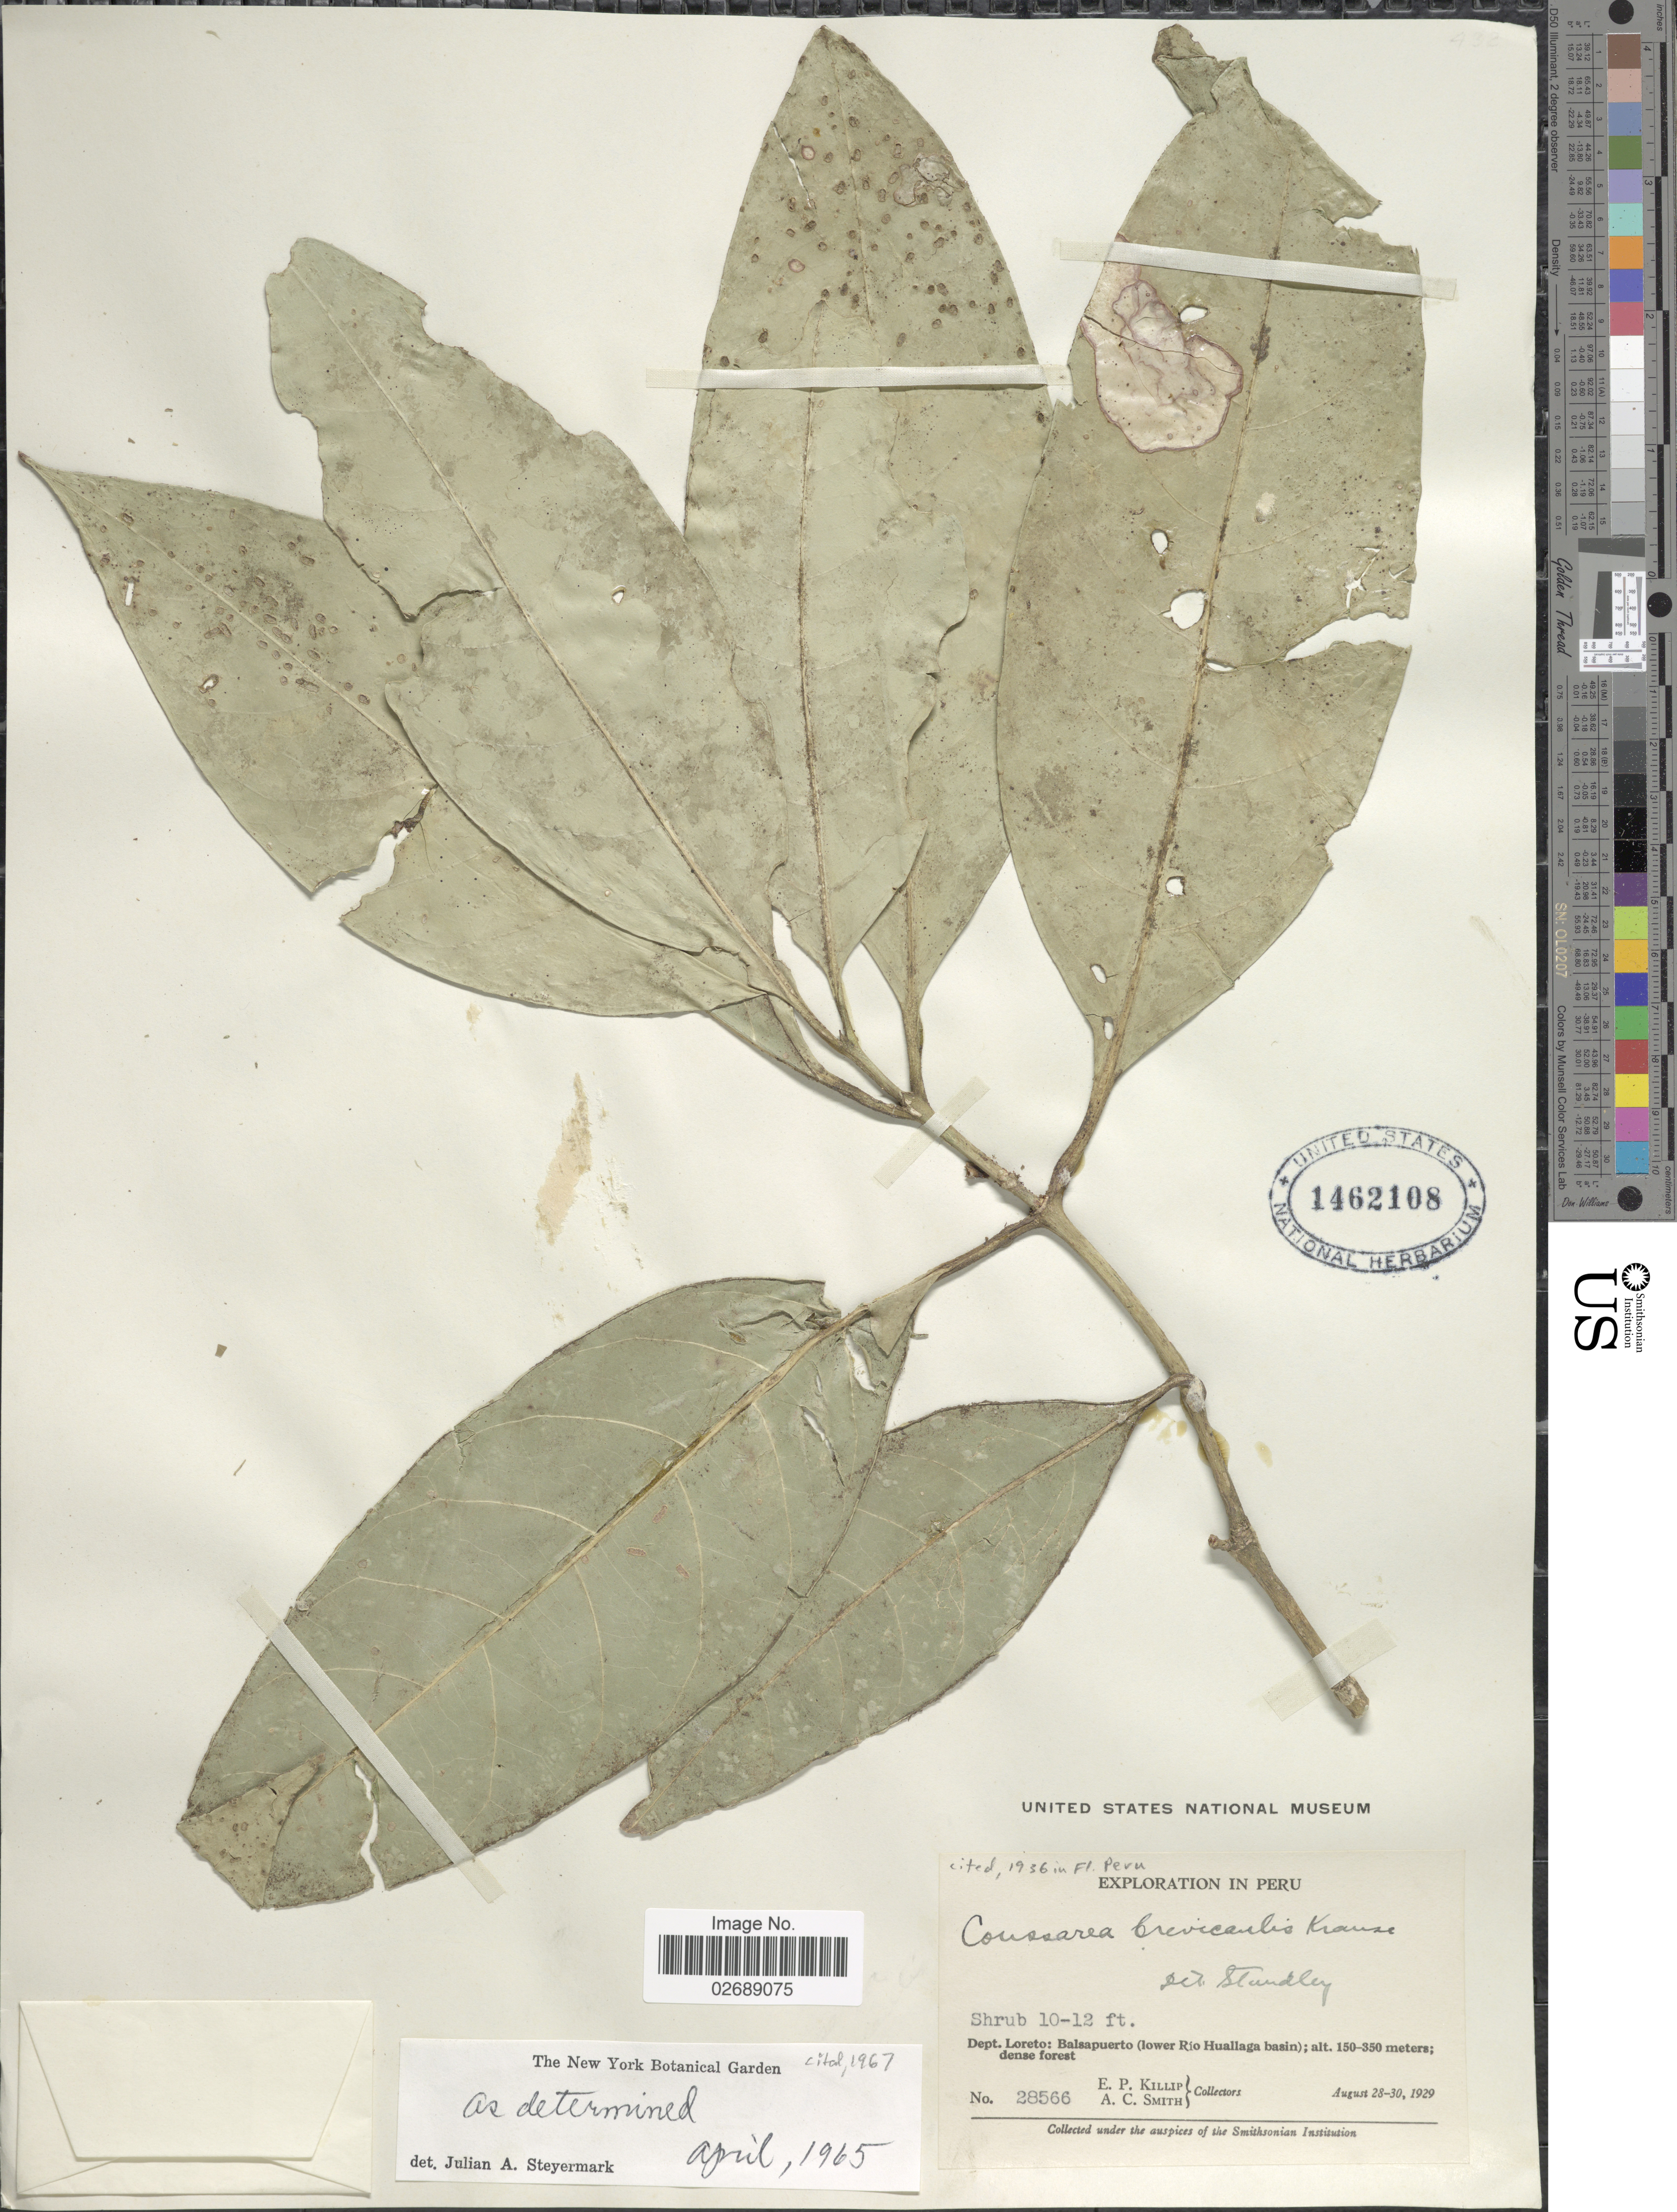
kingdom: Plantae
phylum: Tracheophyta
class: Magnoliopsida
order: Gentianales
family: Rubiaceae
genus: Coussarea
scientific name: Coussarea brevicaulis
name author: K. Krause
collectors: E. P. Killip & A. C. Smith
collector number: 28566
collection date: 1929-08-28/1929-08-30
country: Peru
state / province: Loreto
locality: Balsapuerto (lower Rio Huallaga basin)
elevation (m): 150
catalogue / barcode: US 1462108